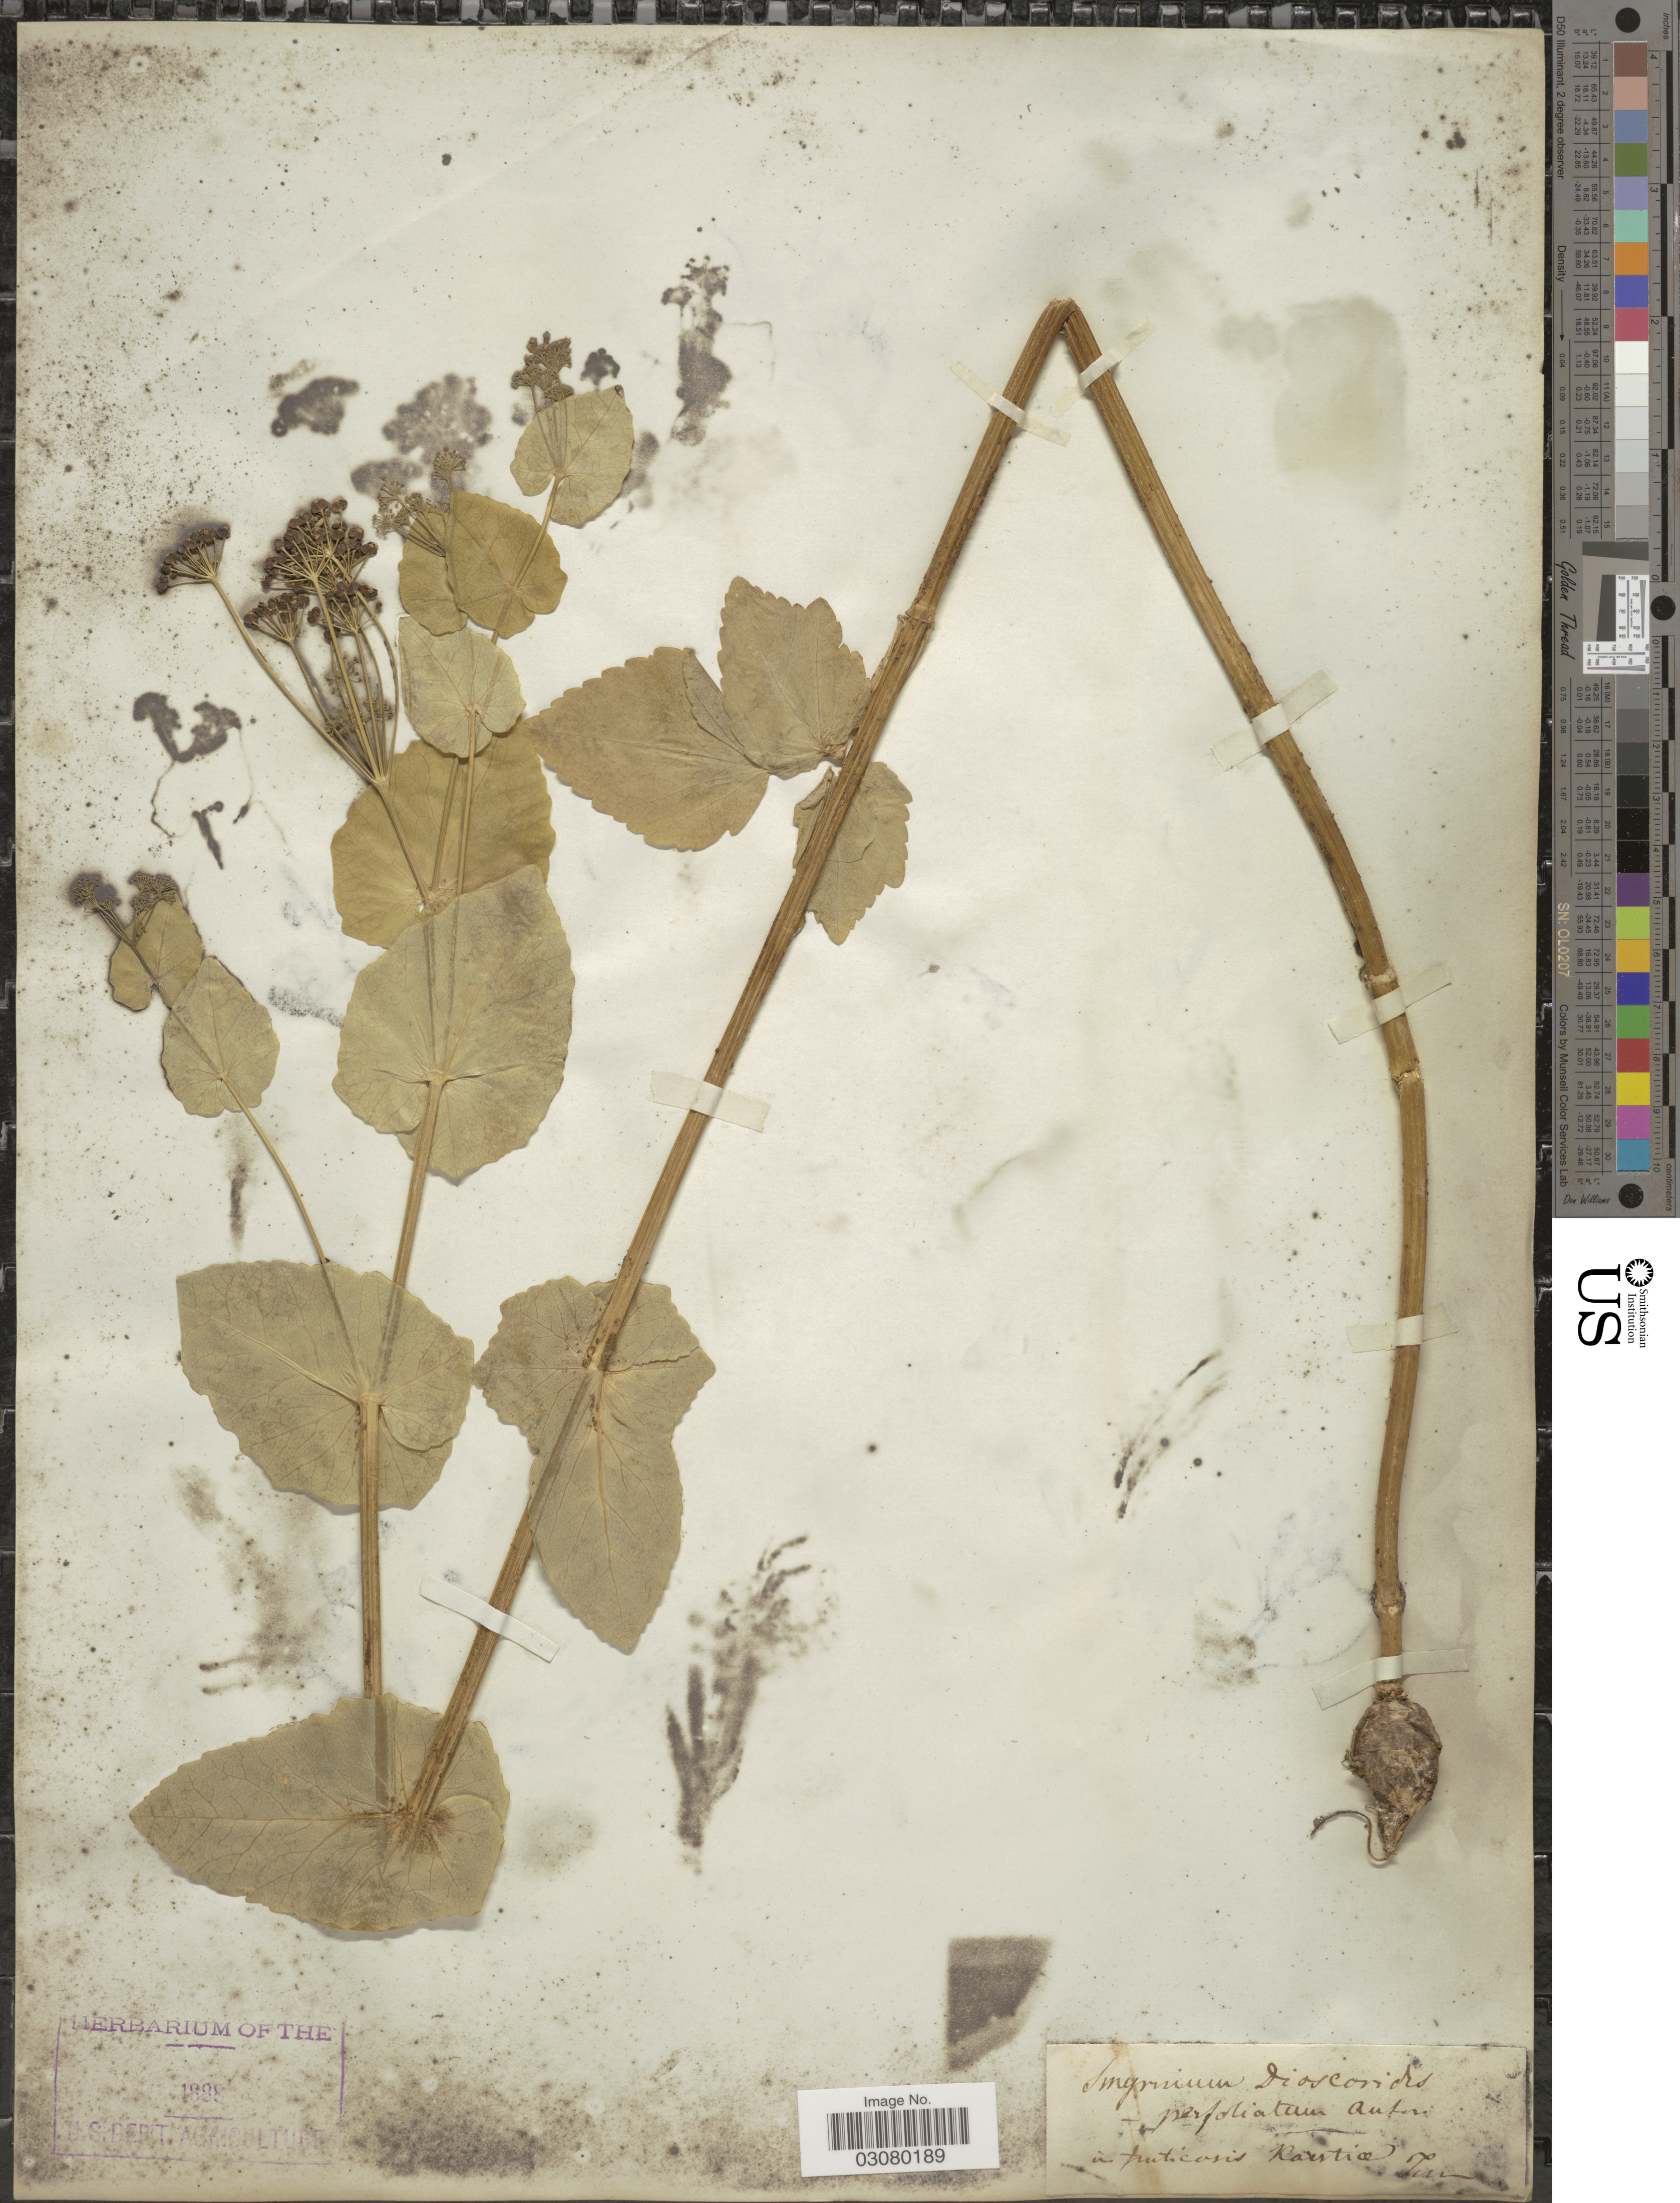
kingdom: Plantae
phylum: Tracheophyta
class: Magnoliopsida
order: Apiales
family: Apiaceae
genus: Smyrnium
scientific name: Smyrnium dioscoridis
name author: Spreng.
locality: Kaestiæ. [interpreted]